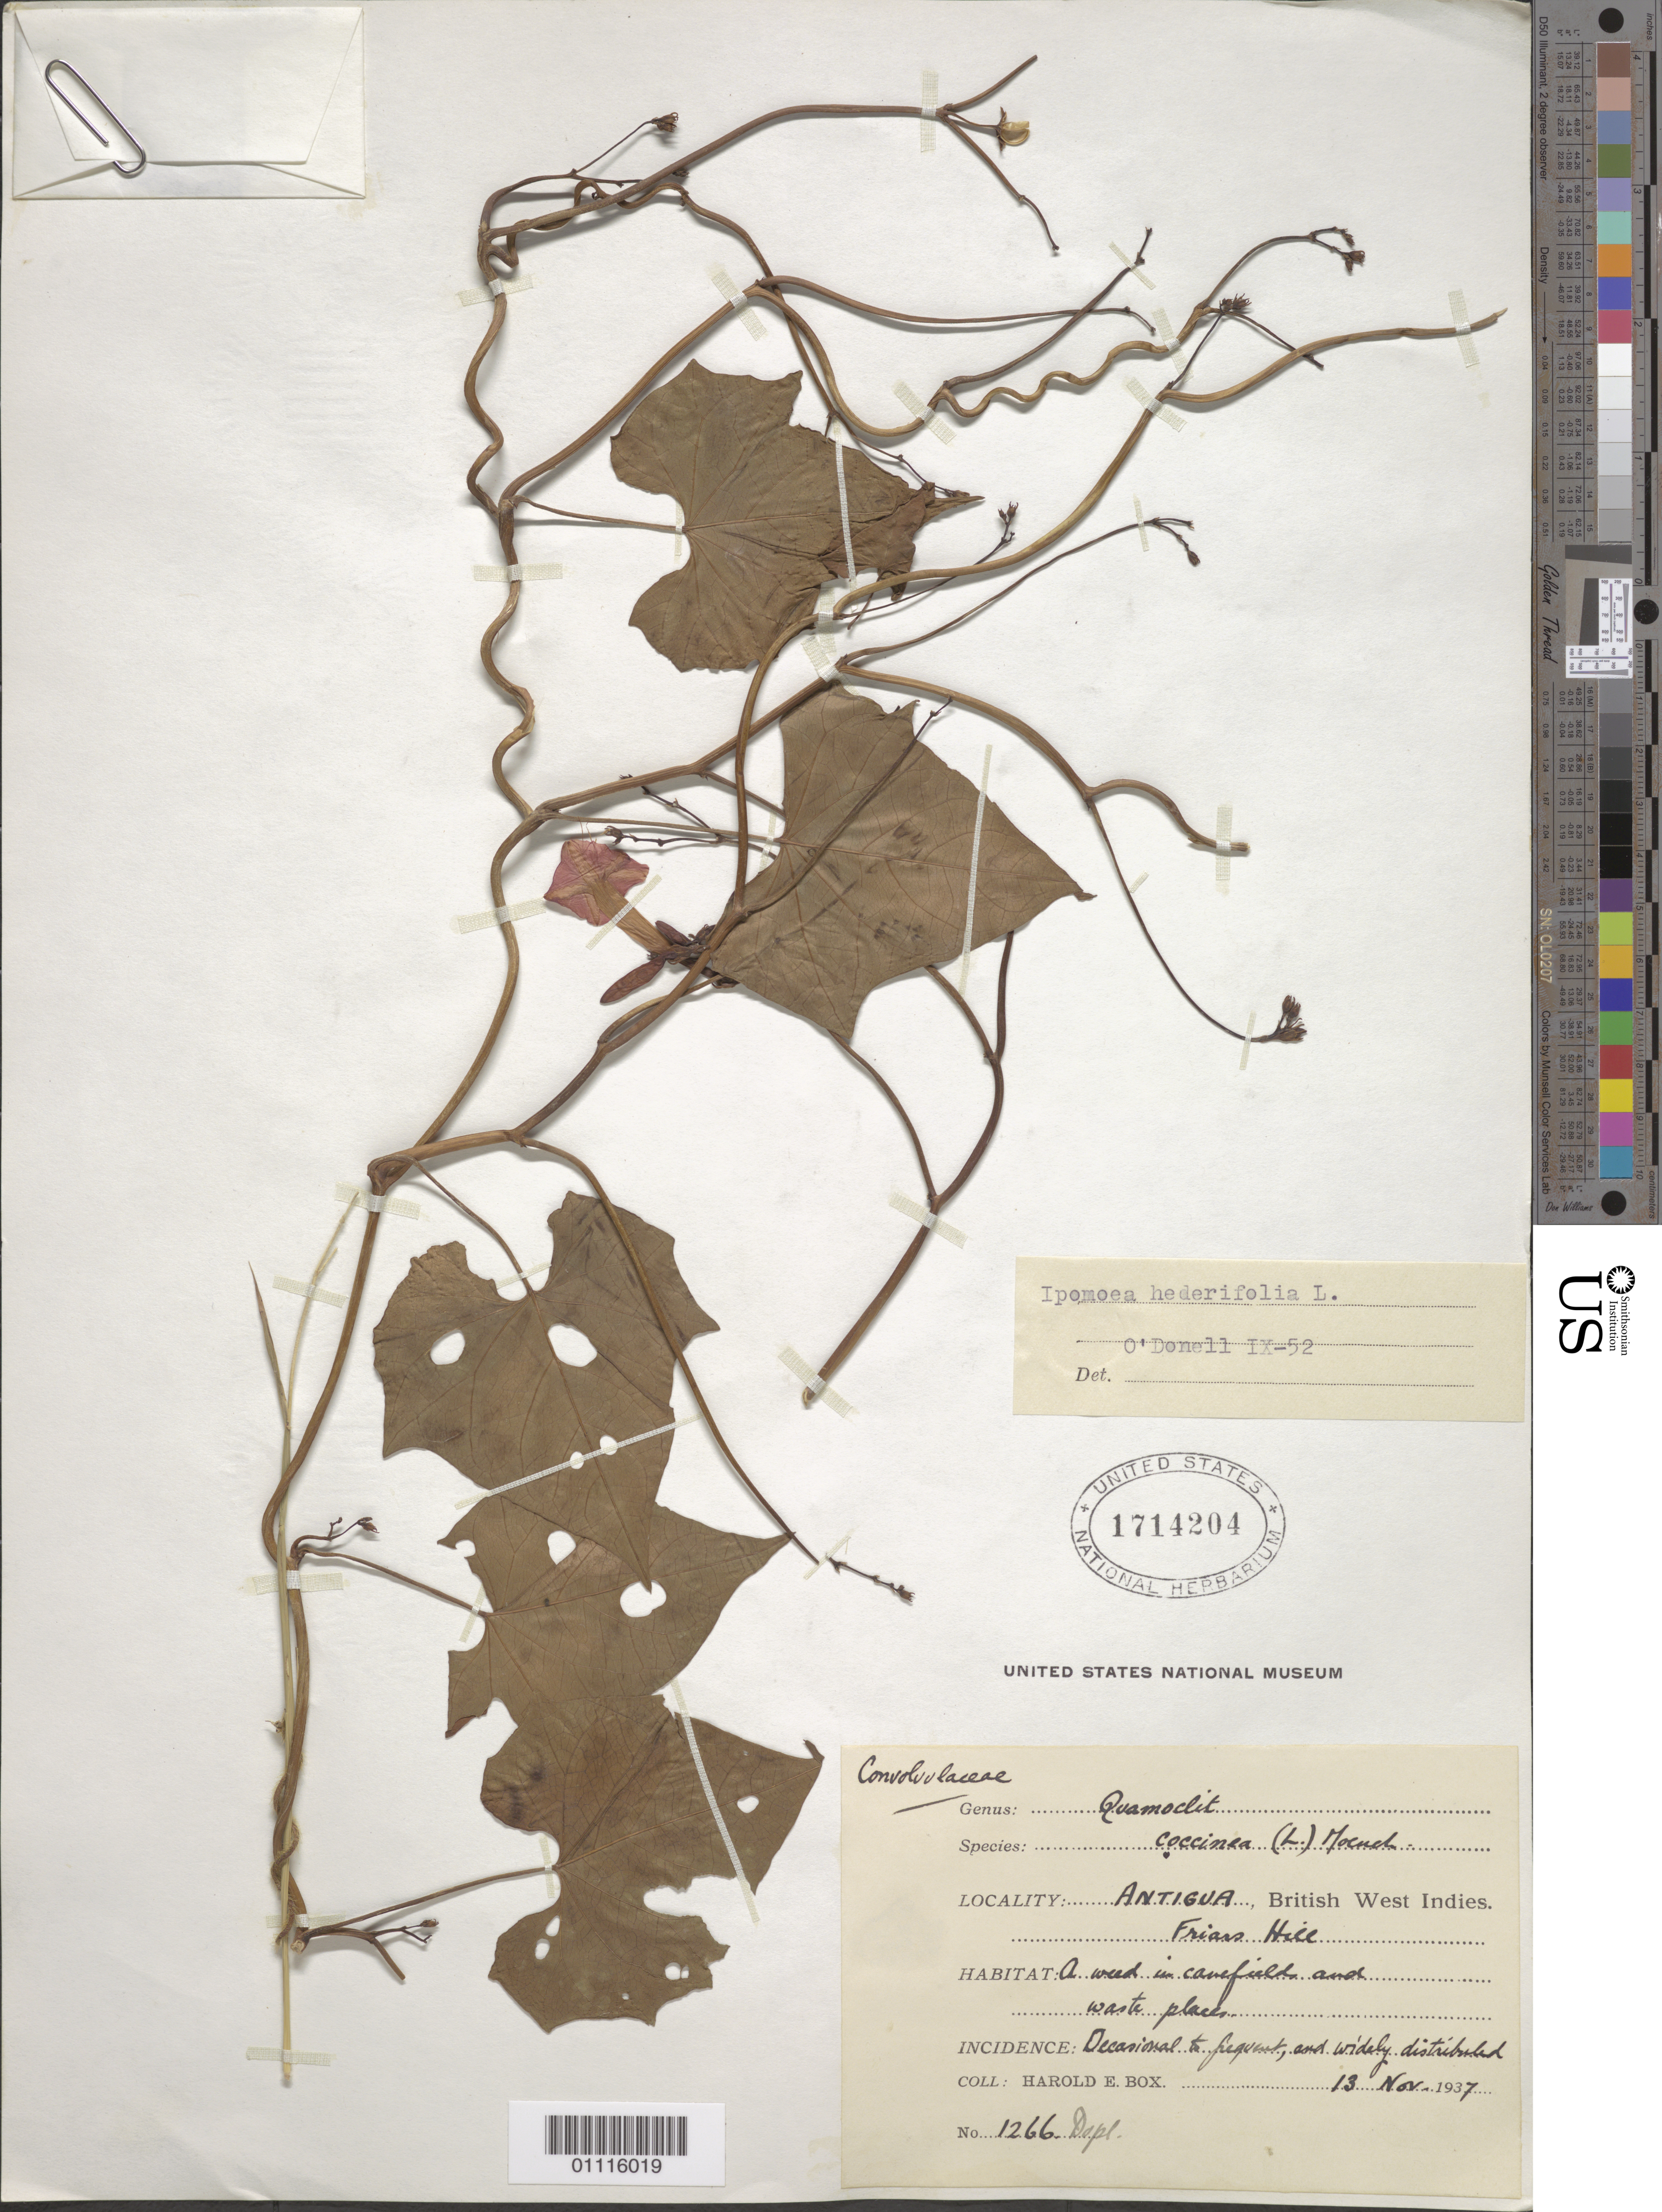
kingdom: Plantae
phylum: Tracheophyta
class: Magnoliopsida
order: Solanales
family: Convolvulaceae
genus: Ipomoea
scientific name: Ipomoea hederifolia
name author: L.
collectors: H. E. Box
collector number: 1266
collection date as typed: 13 Nov 1937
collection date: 1937-11-13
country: Antigua and Barbuda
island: Antigua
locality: Friars Hill. A weed in canefield and waste places.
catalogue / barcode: US 1714204